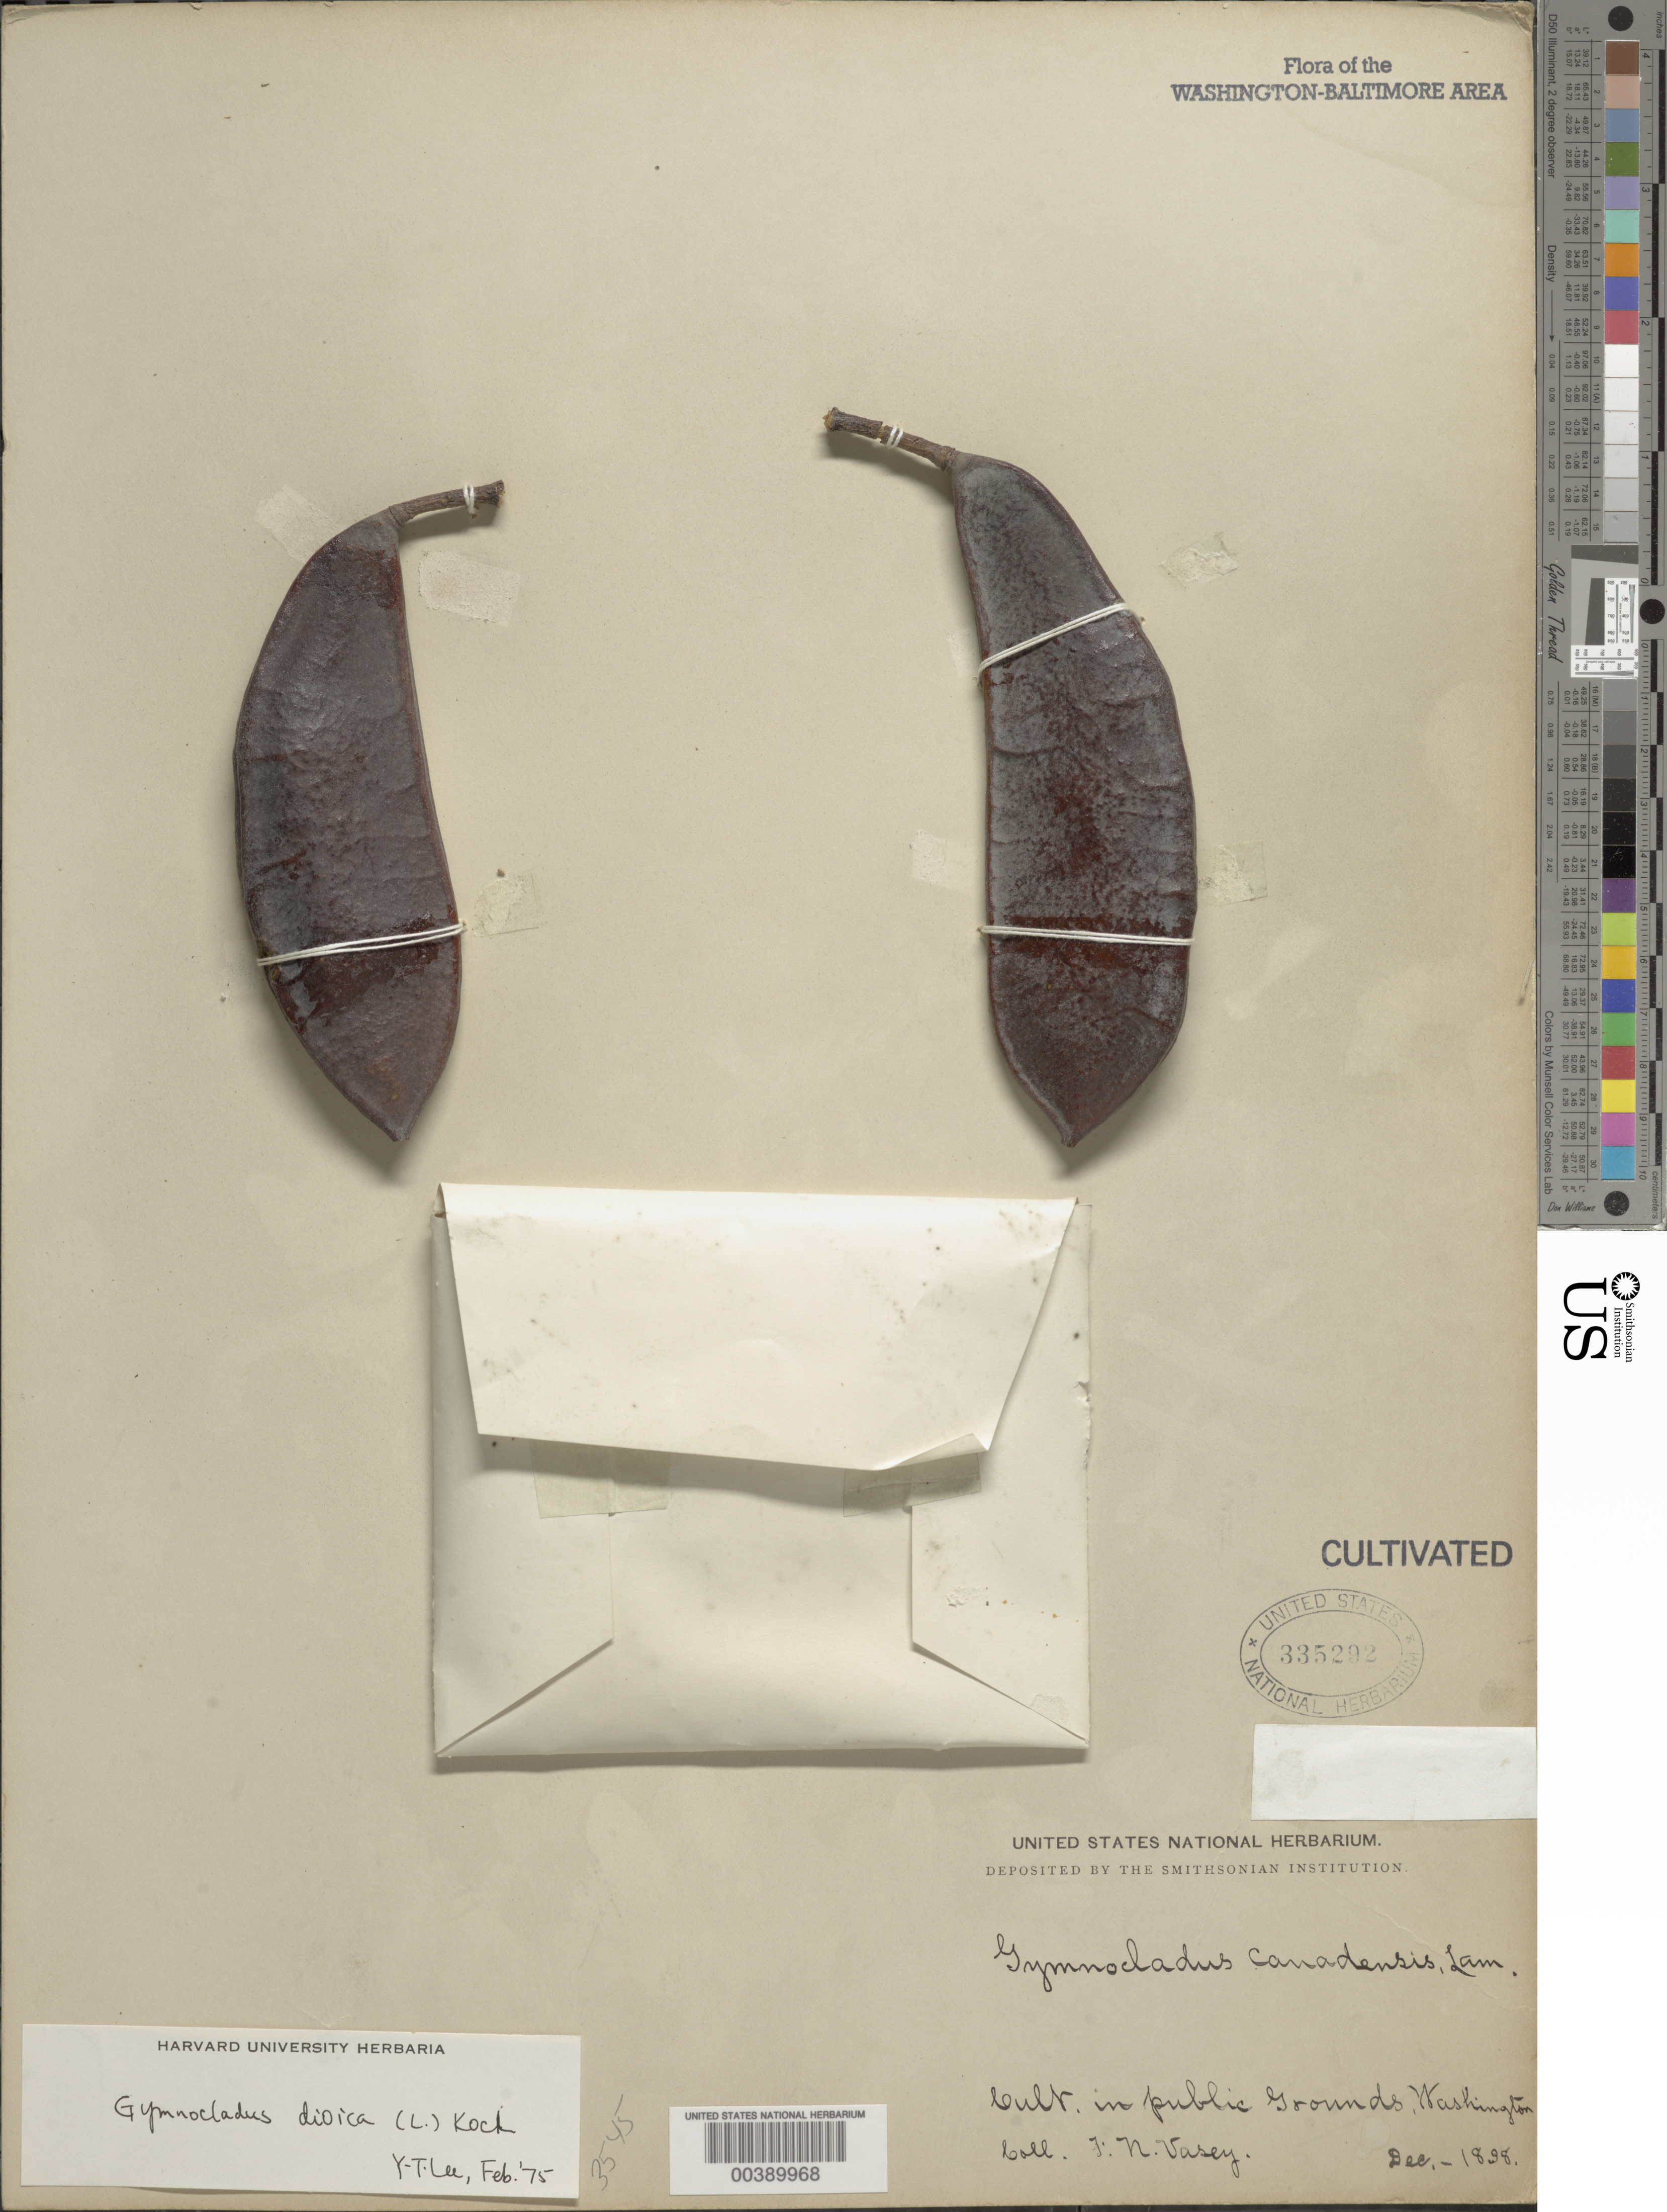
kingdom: Plantae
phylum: Tracheophyta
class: Magnoliopsida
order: Fabales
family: Fabaceae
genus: Gymnocladus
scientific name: Gymnocladus dioicus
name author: (L.) K. Koch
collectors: F. N. Vasey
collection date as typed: Dec 1898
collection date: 1898-12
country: United States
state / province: District of Columbia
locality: Public grounds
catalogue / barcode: US 335292